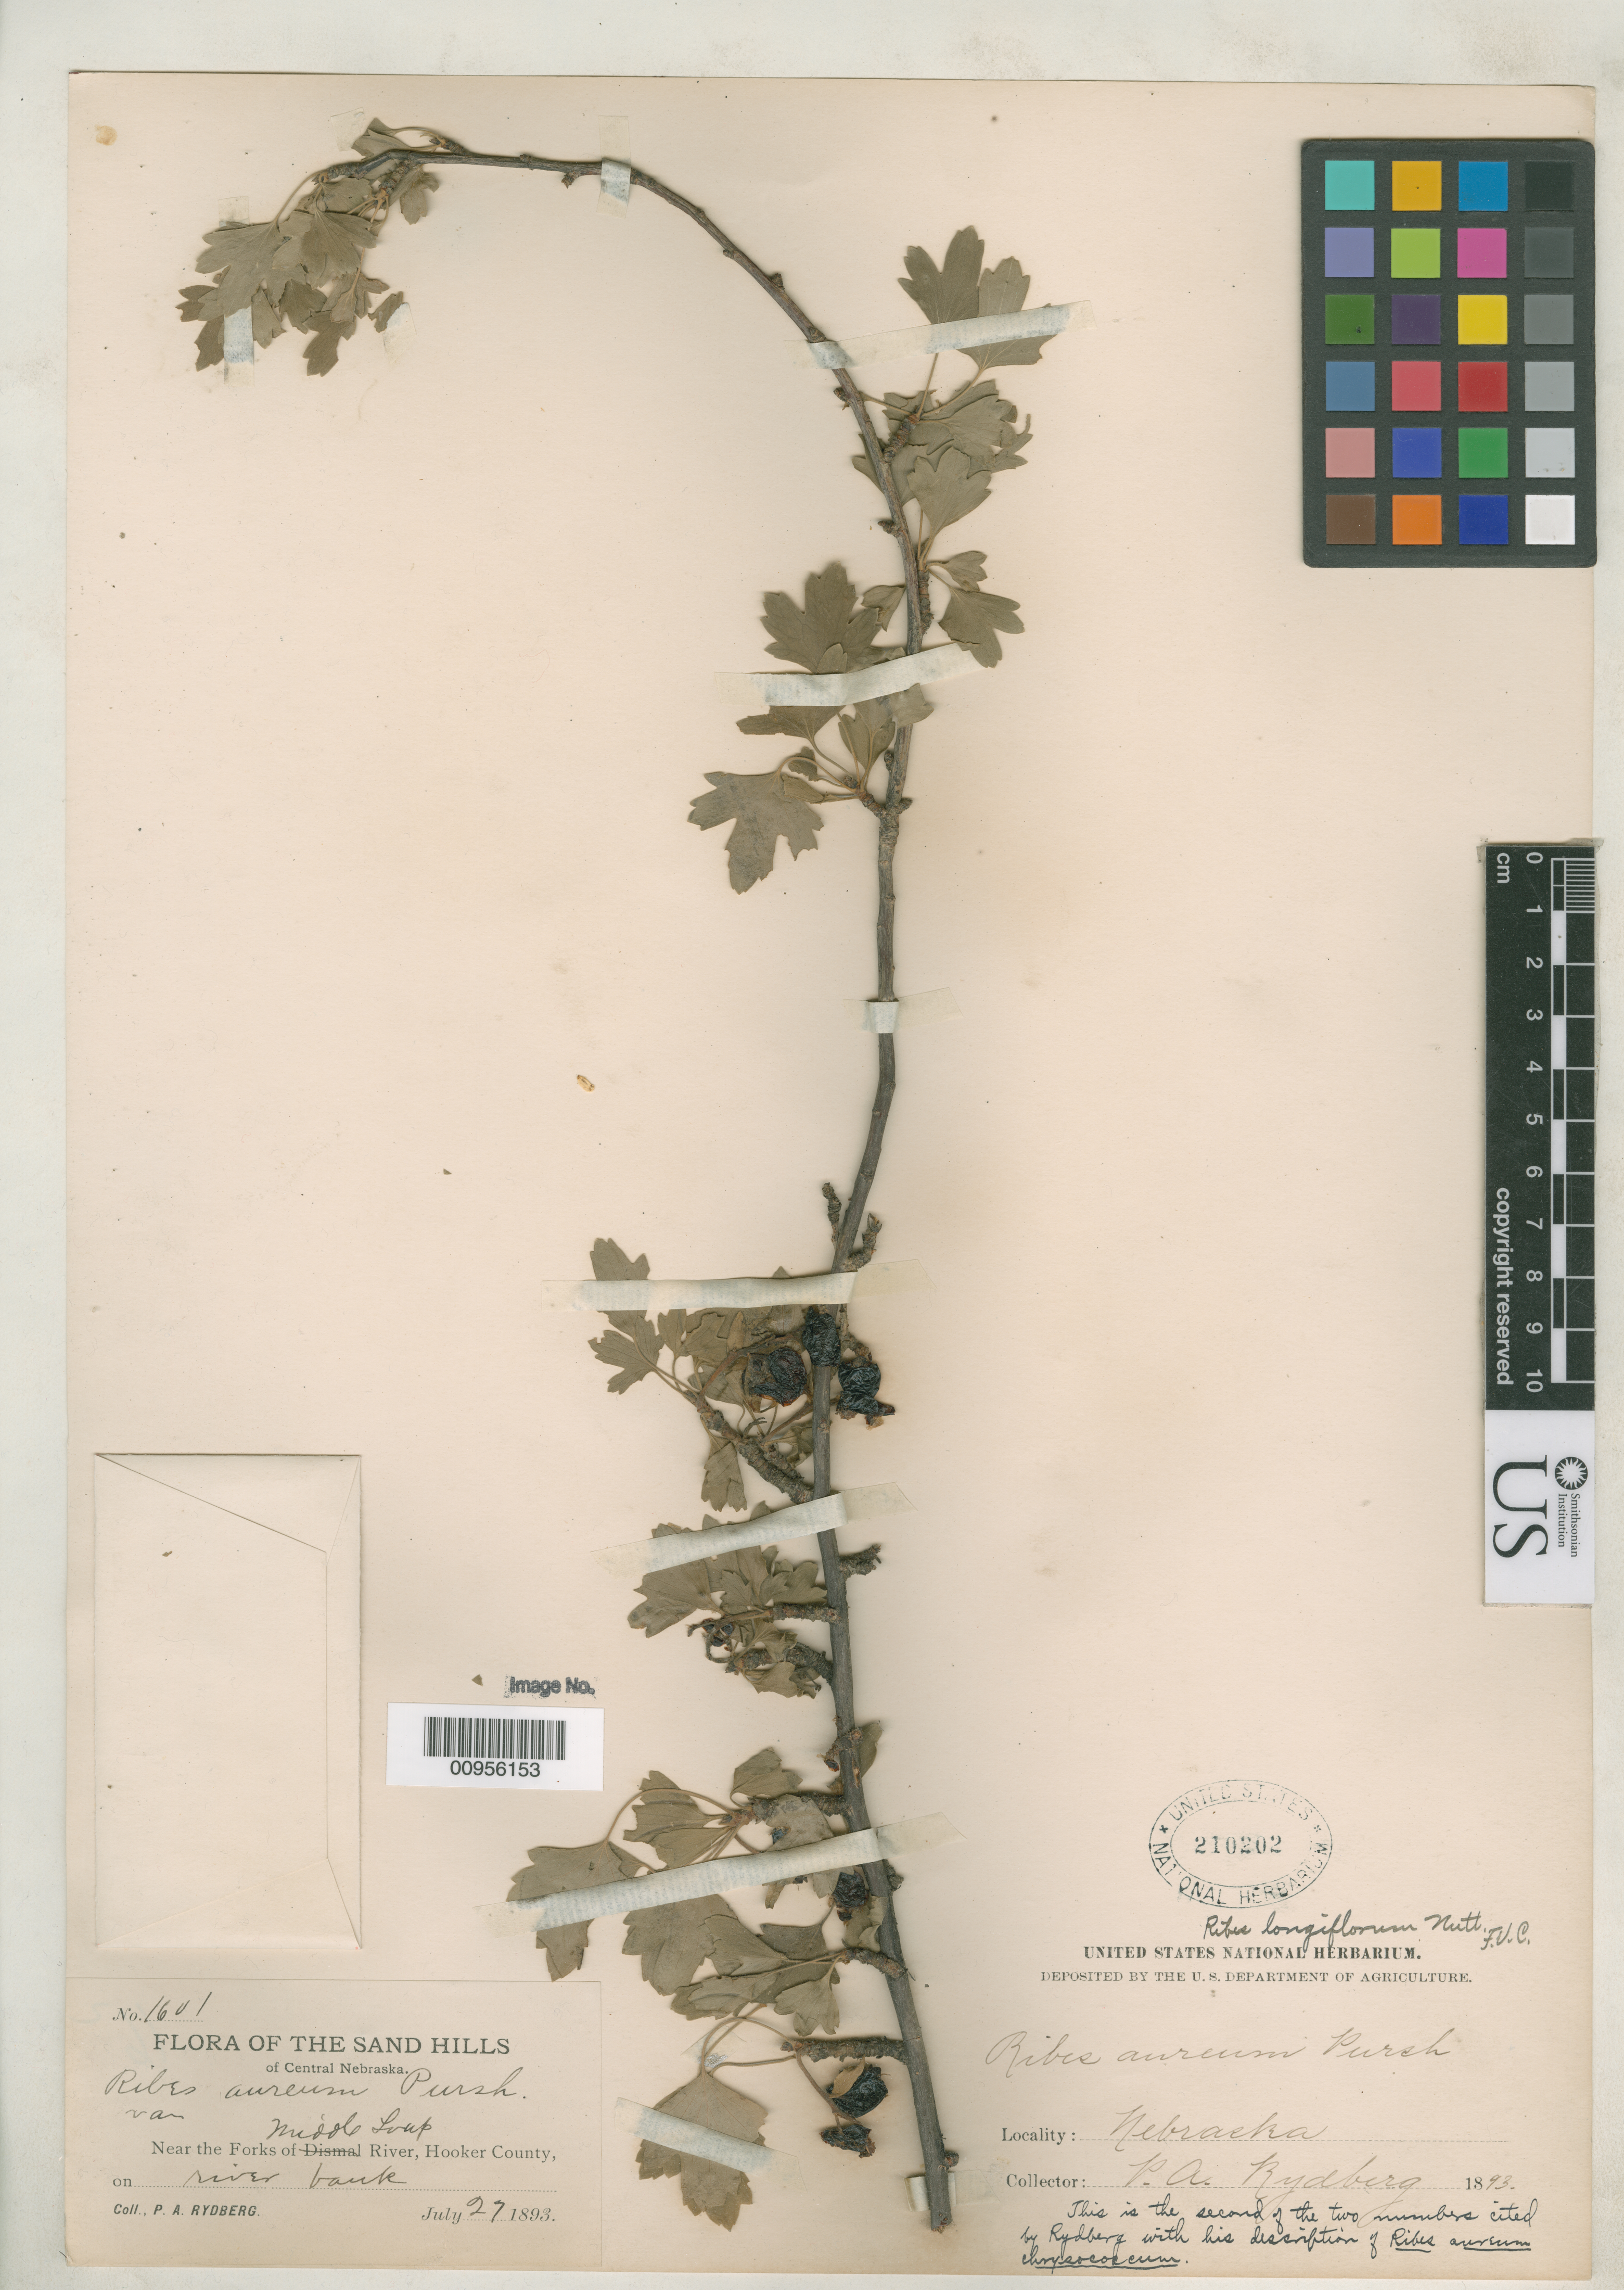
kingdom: Plantae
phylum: Tracheophyta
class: Magnoliopsida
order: Saxifragales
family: Grossulariaceae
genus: Ribes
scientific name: Ribes aureum var. chrysococcum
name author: Rydb.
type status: Syntype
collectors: P. A. Rydberg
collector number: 1601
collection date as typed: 27 Jul 1893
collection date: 1893-07-27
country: United States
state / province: Nebraska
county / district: Hooker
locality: Sand Hills of Central Nebraska. Near the Forks of Middle Loup River, Hooker County, on river bank.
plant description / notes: As annotated, "This is the second of the two numbers cited by Rydberg with his description of Ribes aureum chrysococcum."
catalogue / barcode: US 210202